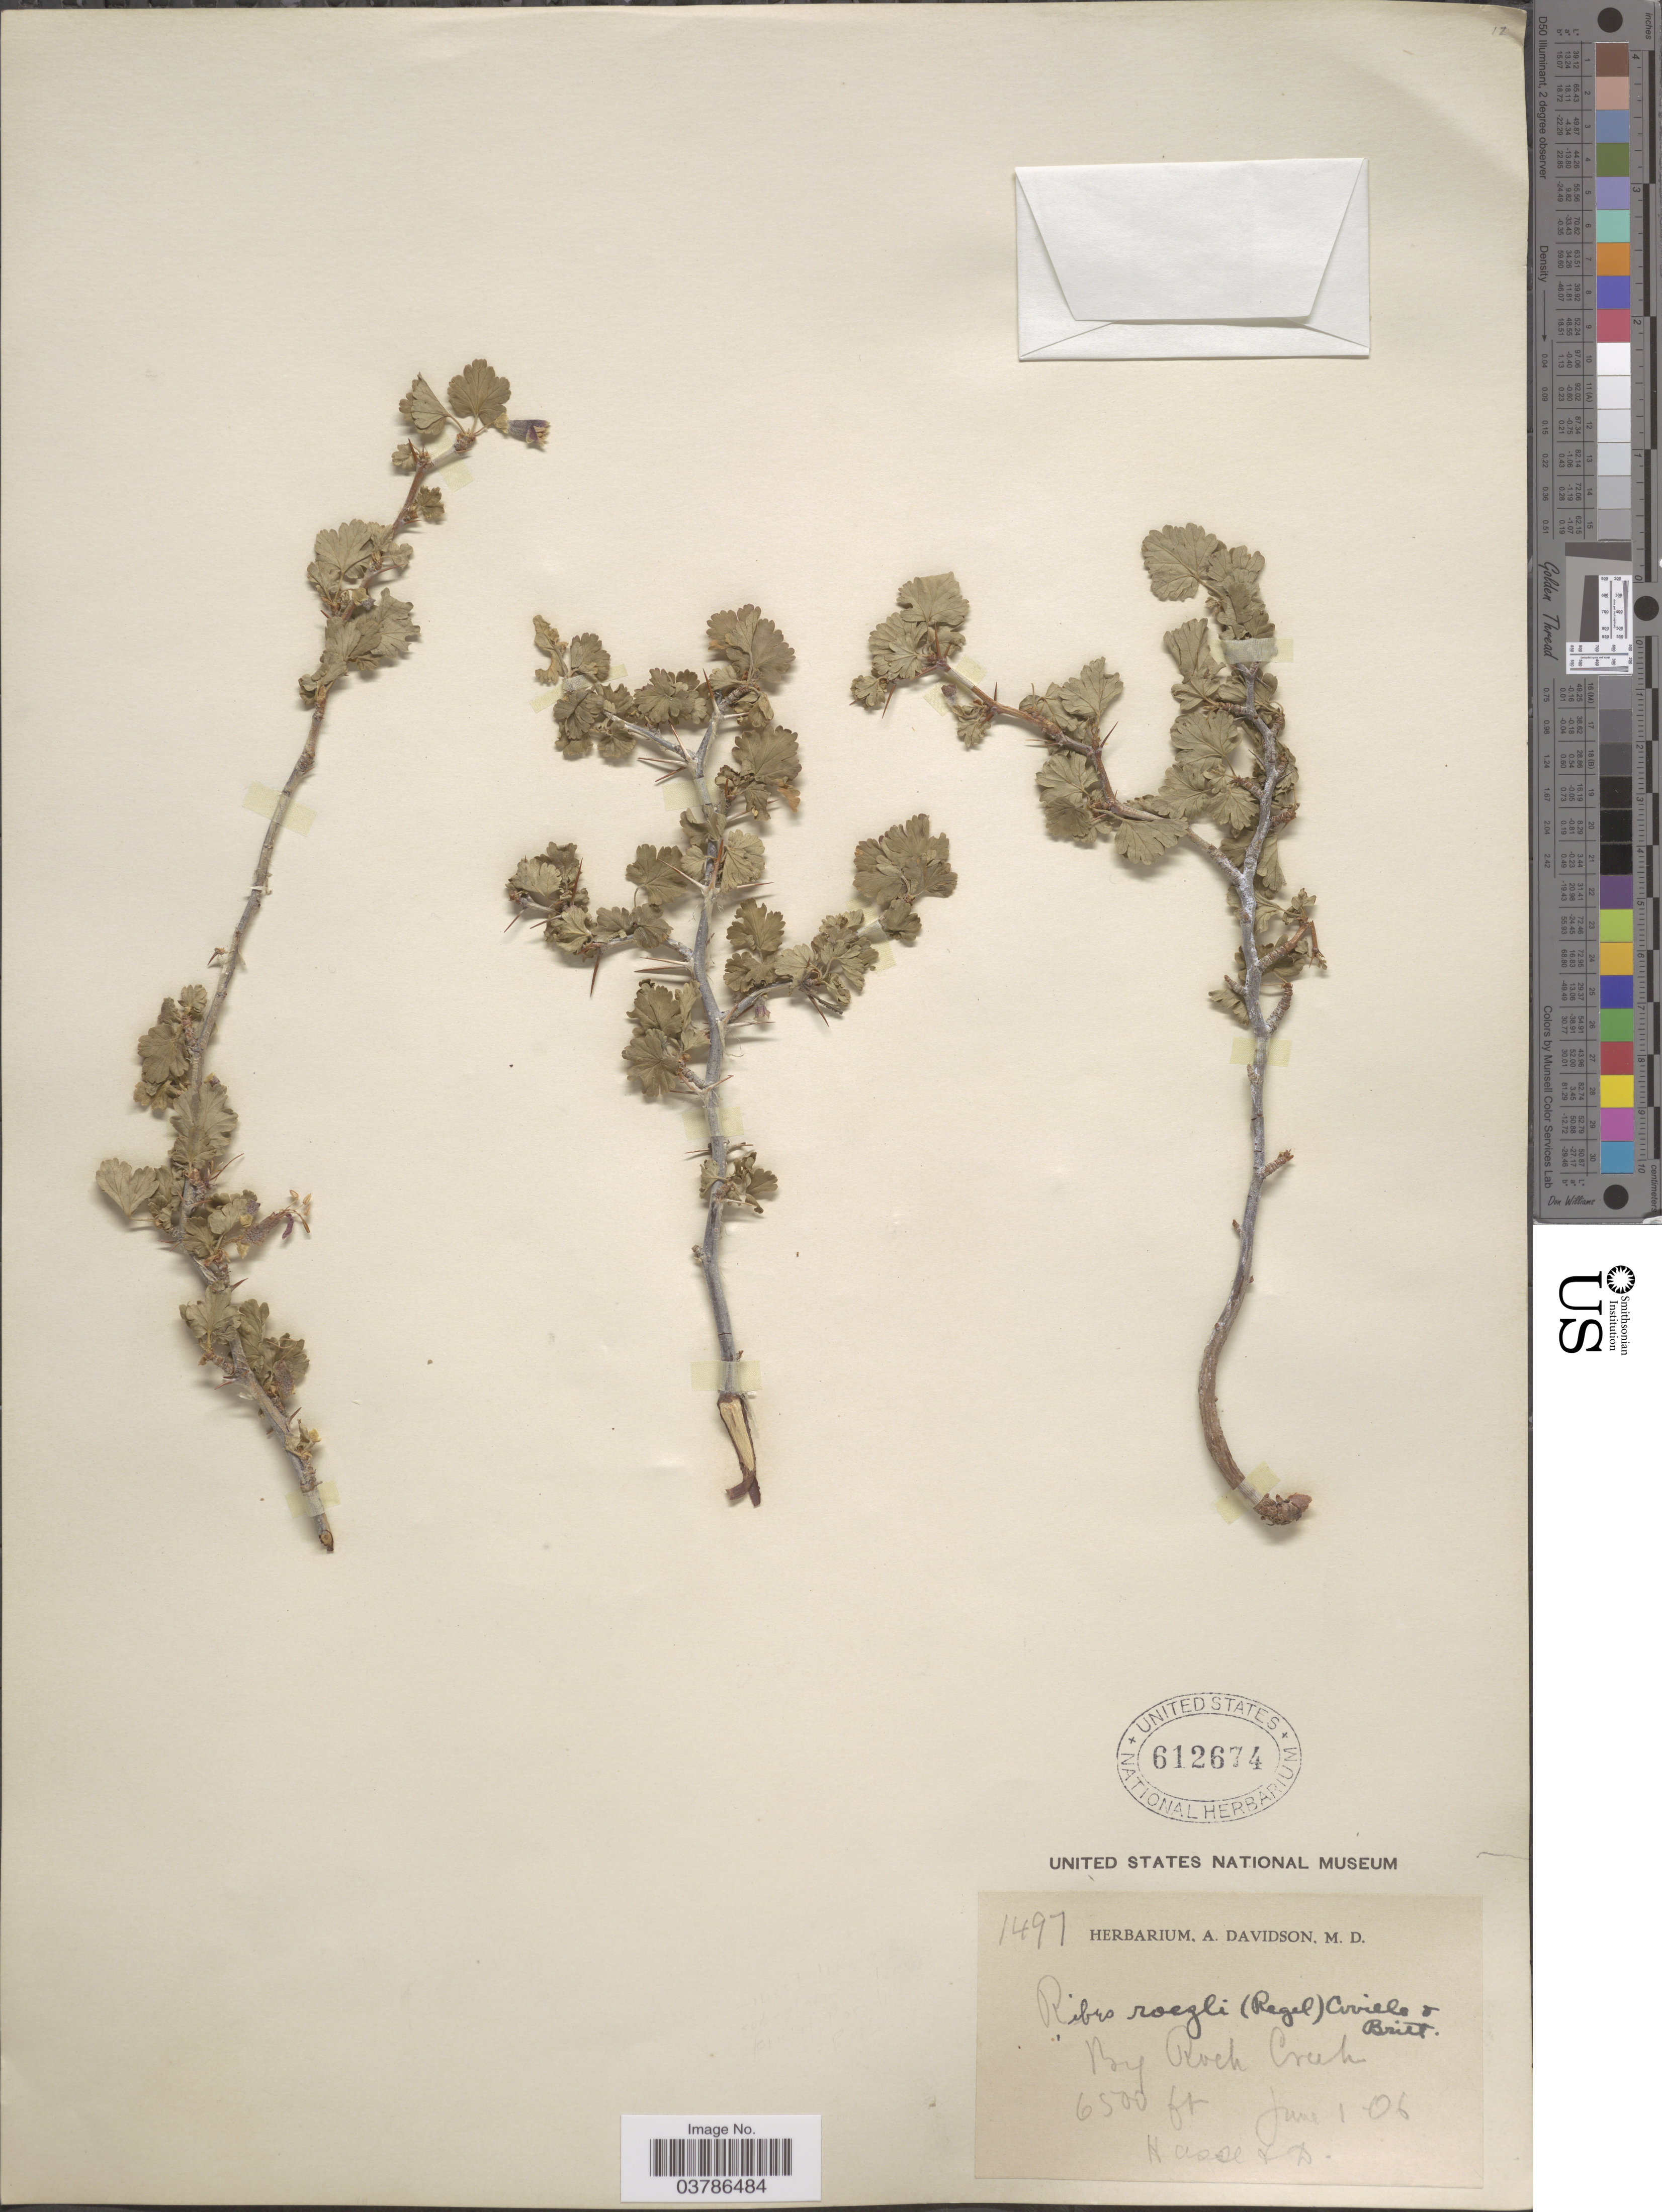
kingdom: Plantae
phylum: Tracheophyta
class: Magnoliopsida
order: Saxifragales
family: Grossulariaceae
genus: Ribes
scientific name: Ribes roezlii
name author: Regel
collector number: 1497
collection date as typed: Transcribed d/m/y: 1/6/6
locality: By Rock Creek.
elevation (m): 1981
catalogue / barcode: US 612674